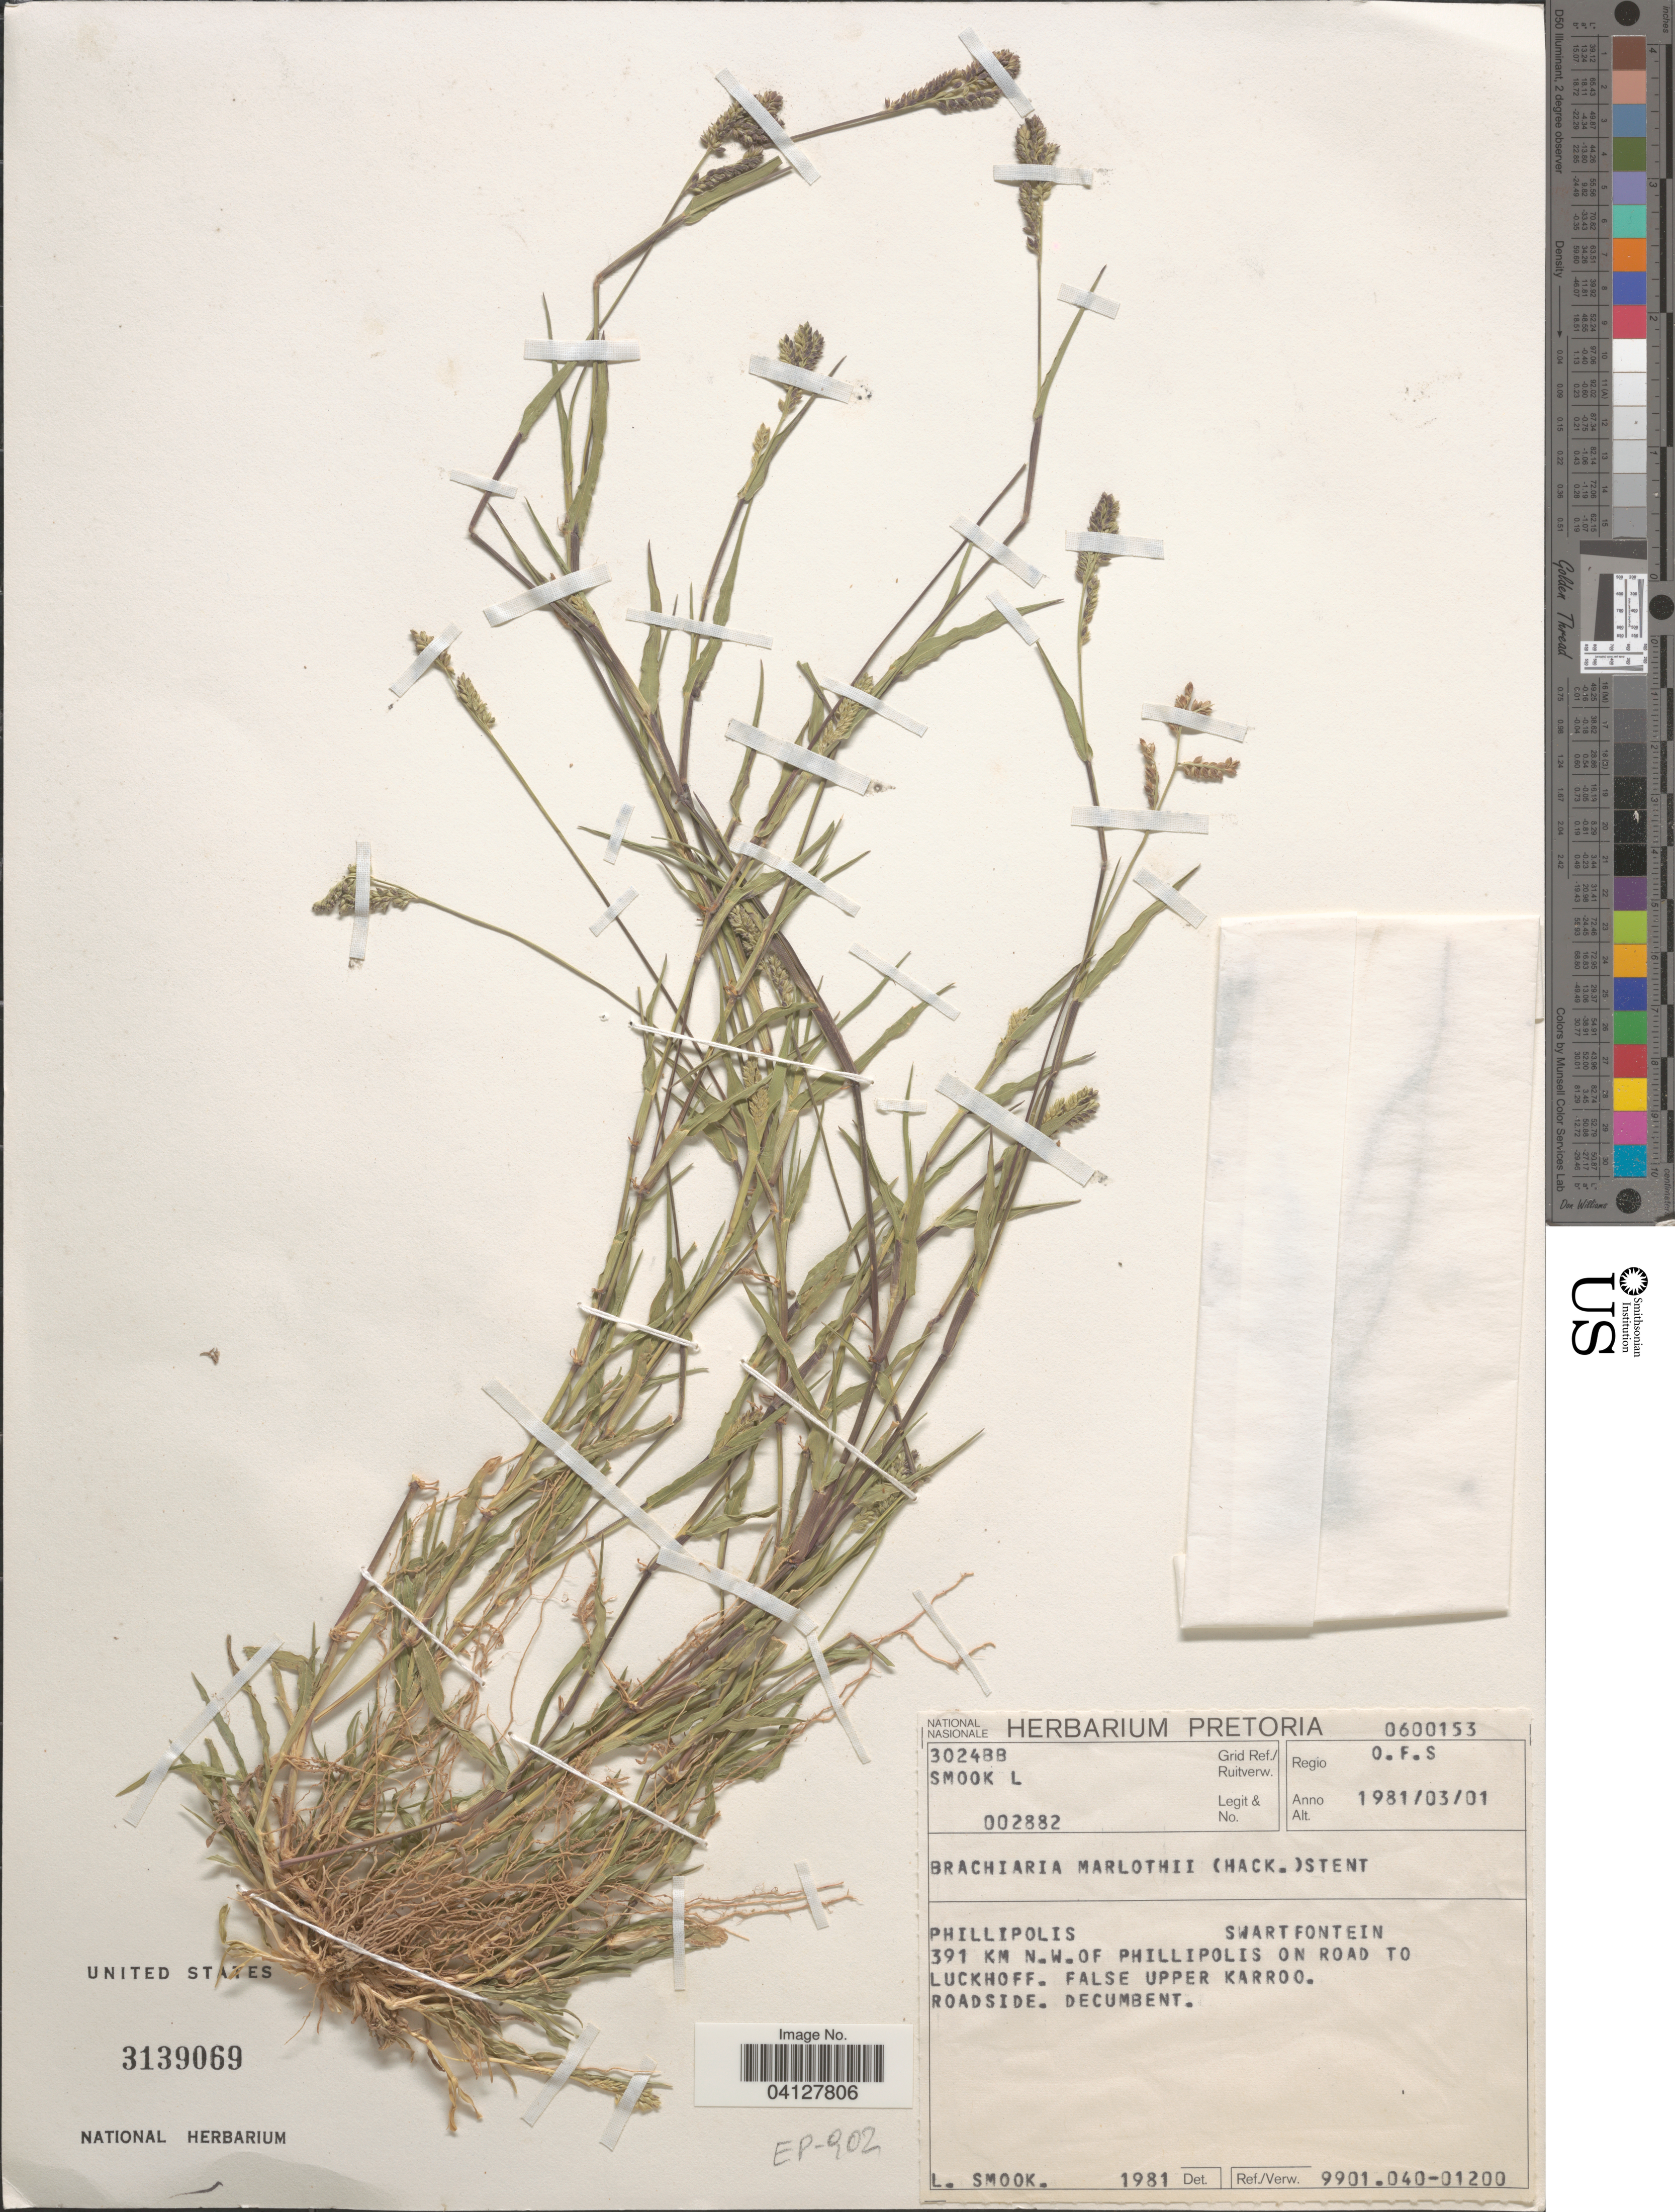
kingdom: Plantae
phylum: Tracheophyta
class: Liliopsida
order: Poales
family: Poaceae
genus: Brachiaria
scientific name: Brachiaria marlothii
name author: (Hack.) Stent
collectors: L. Smook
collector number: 002882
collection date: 1981-03-01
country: South Africa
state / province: Free State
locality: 3024BB Grid Ref./Ruitverw. Regio O.F.S. Phillipolis. Swartfontein. 391 km N.W. of Phillipolis on road to Luckhoff. False Upper Karroo.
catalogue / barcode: US 3139069